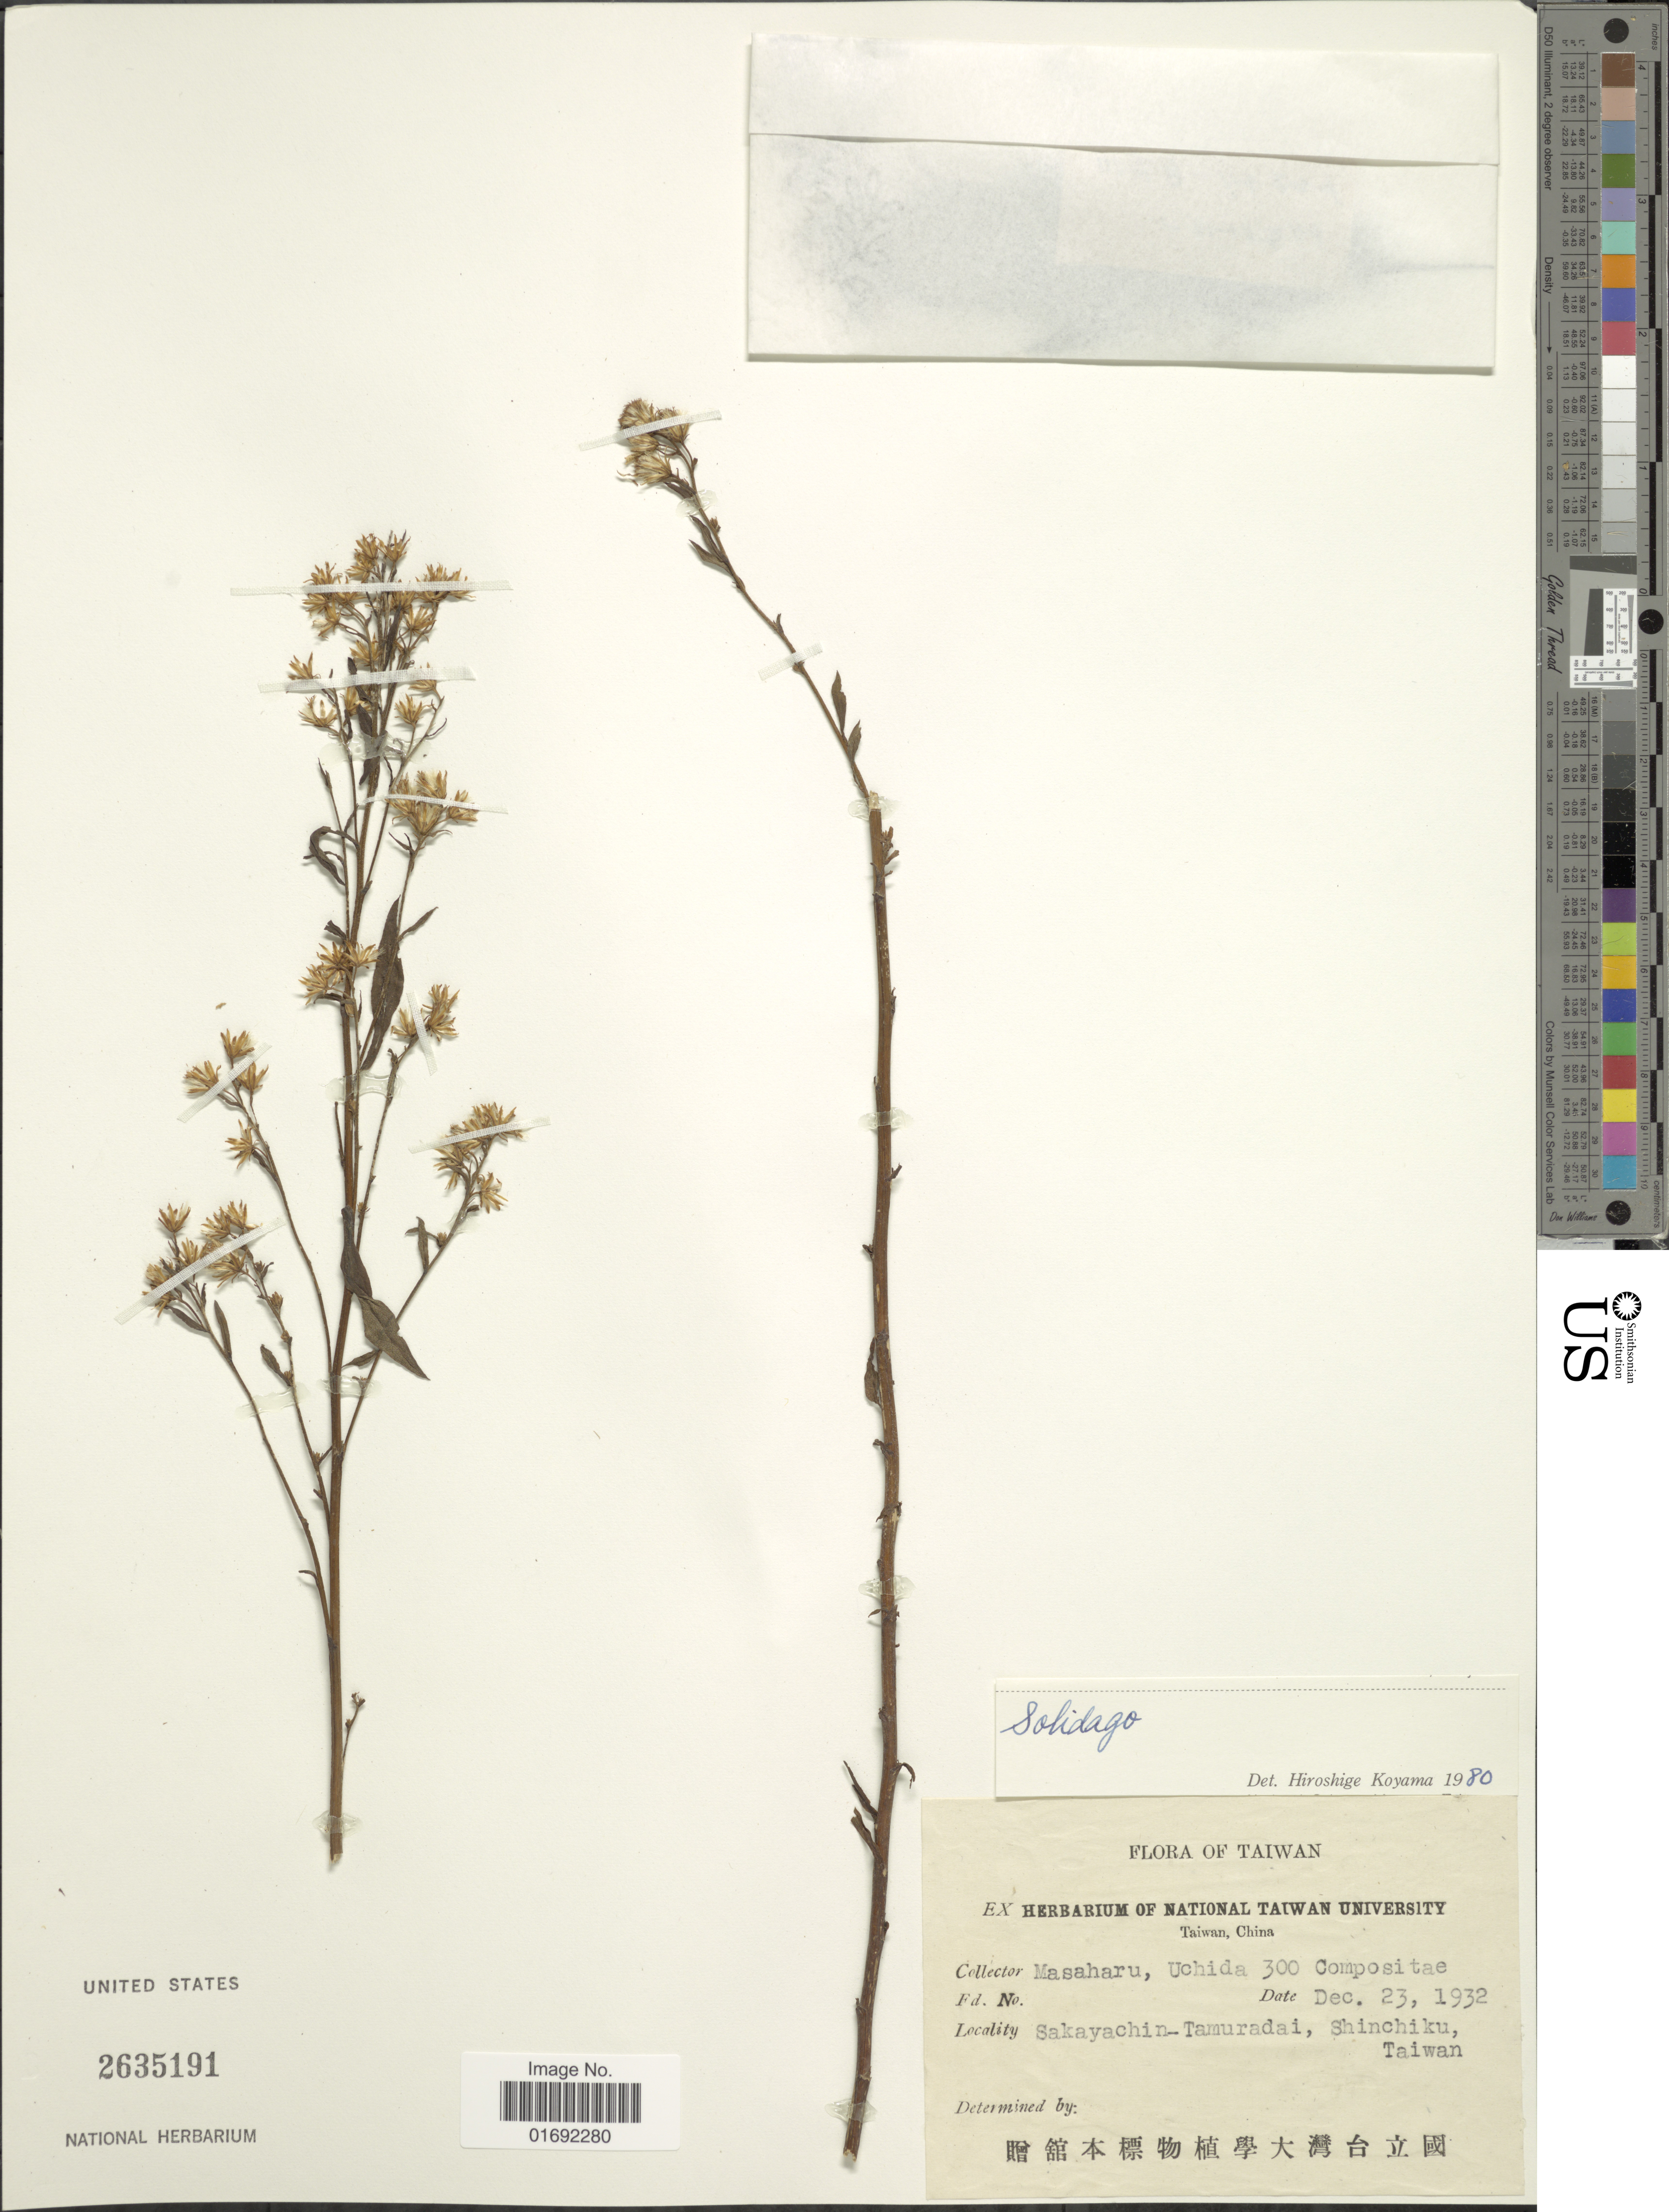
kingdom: Plantae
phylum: Tracheophyta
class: Magnoliopsida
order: Asterales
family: Asteraceae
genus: Solidago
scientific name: Solidago virgaurea var. asiatica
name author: Nakai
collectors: M. Uchida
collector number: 300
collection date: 1932-12-23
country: Taiwan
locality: Sakayachin-Tamuradai, Shinchiku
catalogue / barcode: US 2635191